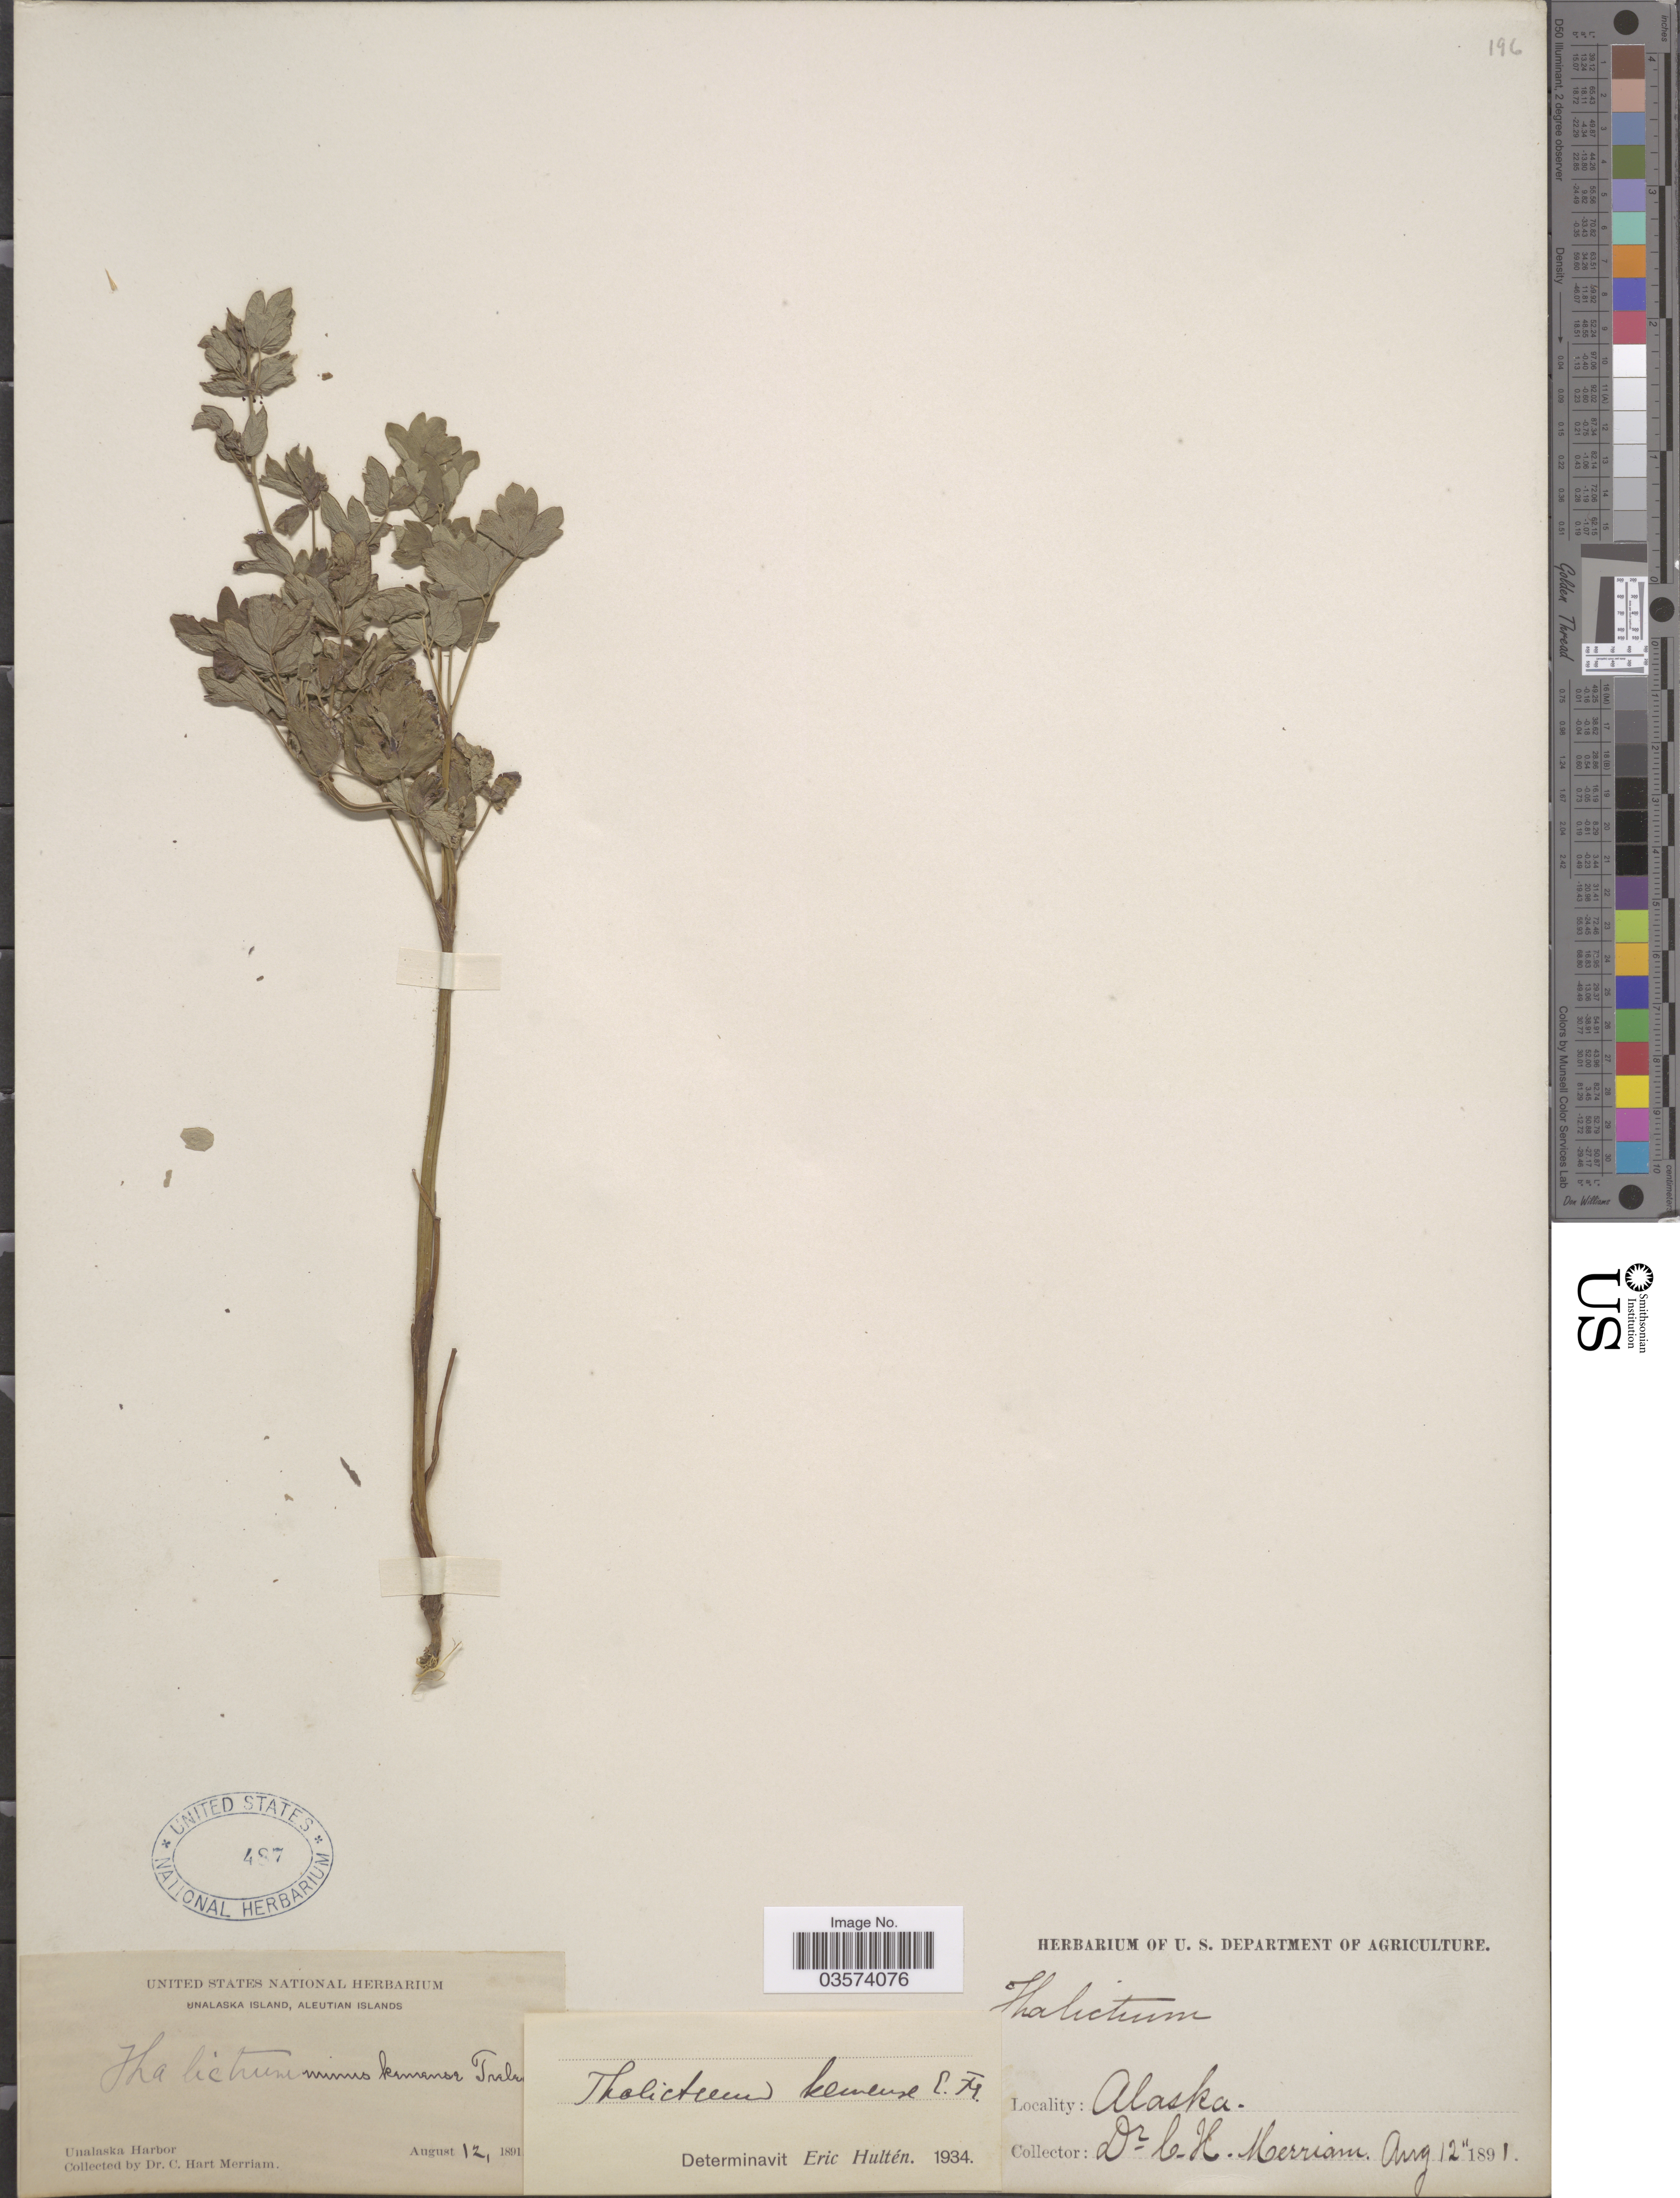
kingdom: Plantae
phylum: Tracheophyta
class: Magnoliopsida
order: Ranunculales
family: Ranunculaceae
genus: Thalictrum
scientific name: Thalictrum kemense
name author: Fr.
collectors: C. Merriam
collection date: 1891-08-12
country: United States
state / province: Alaska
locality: Unalaska Island, Aleutian Islands. Unalaska Harbor.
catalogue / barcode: US 487